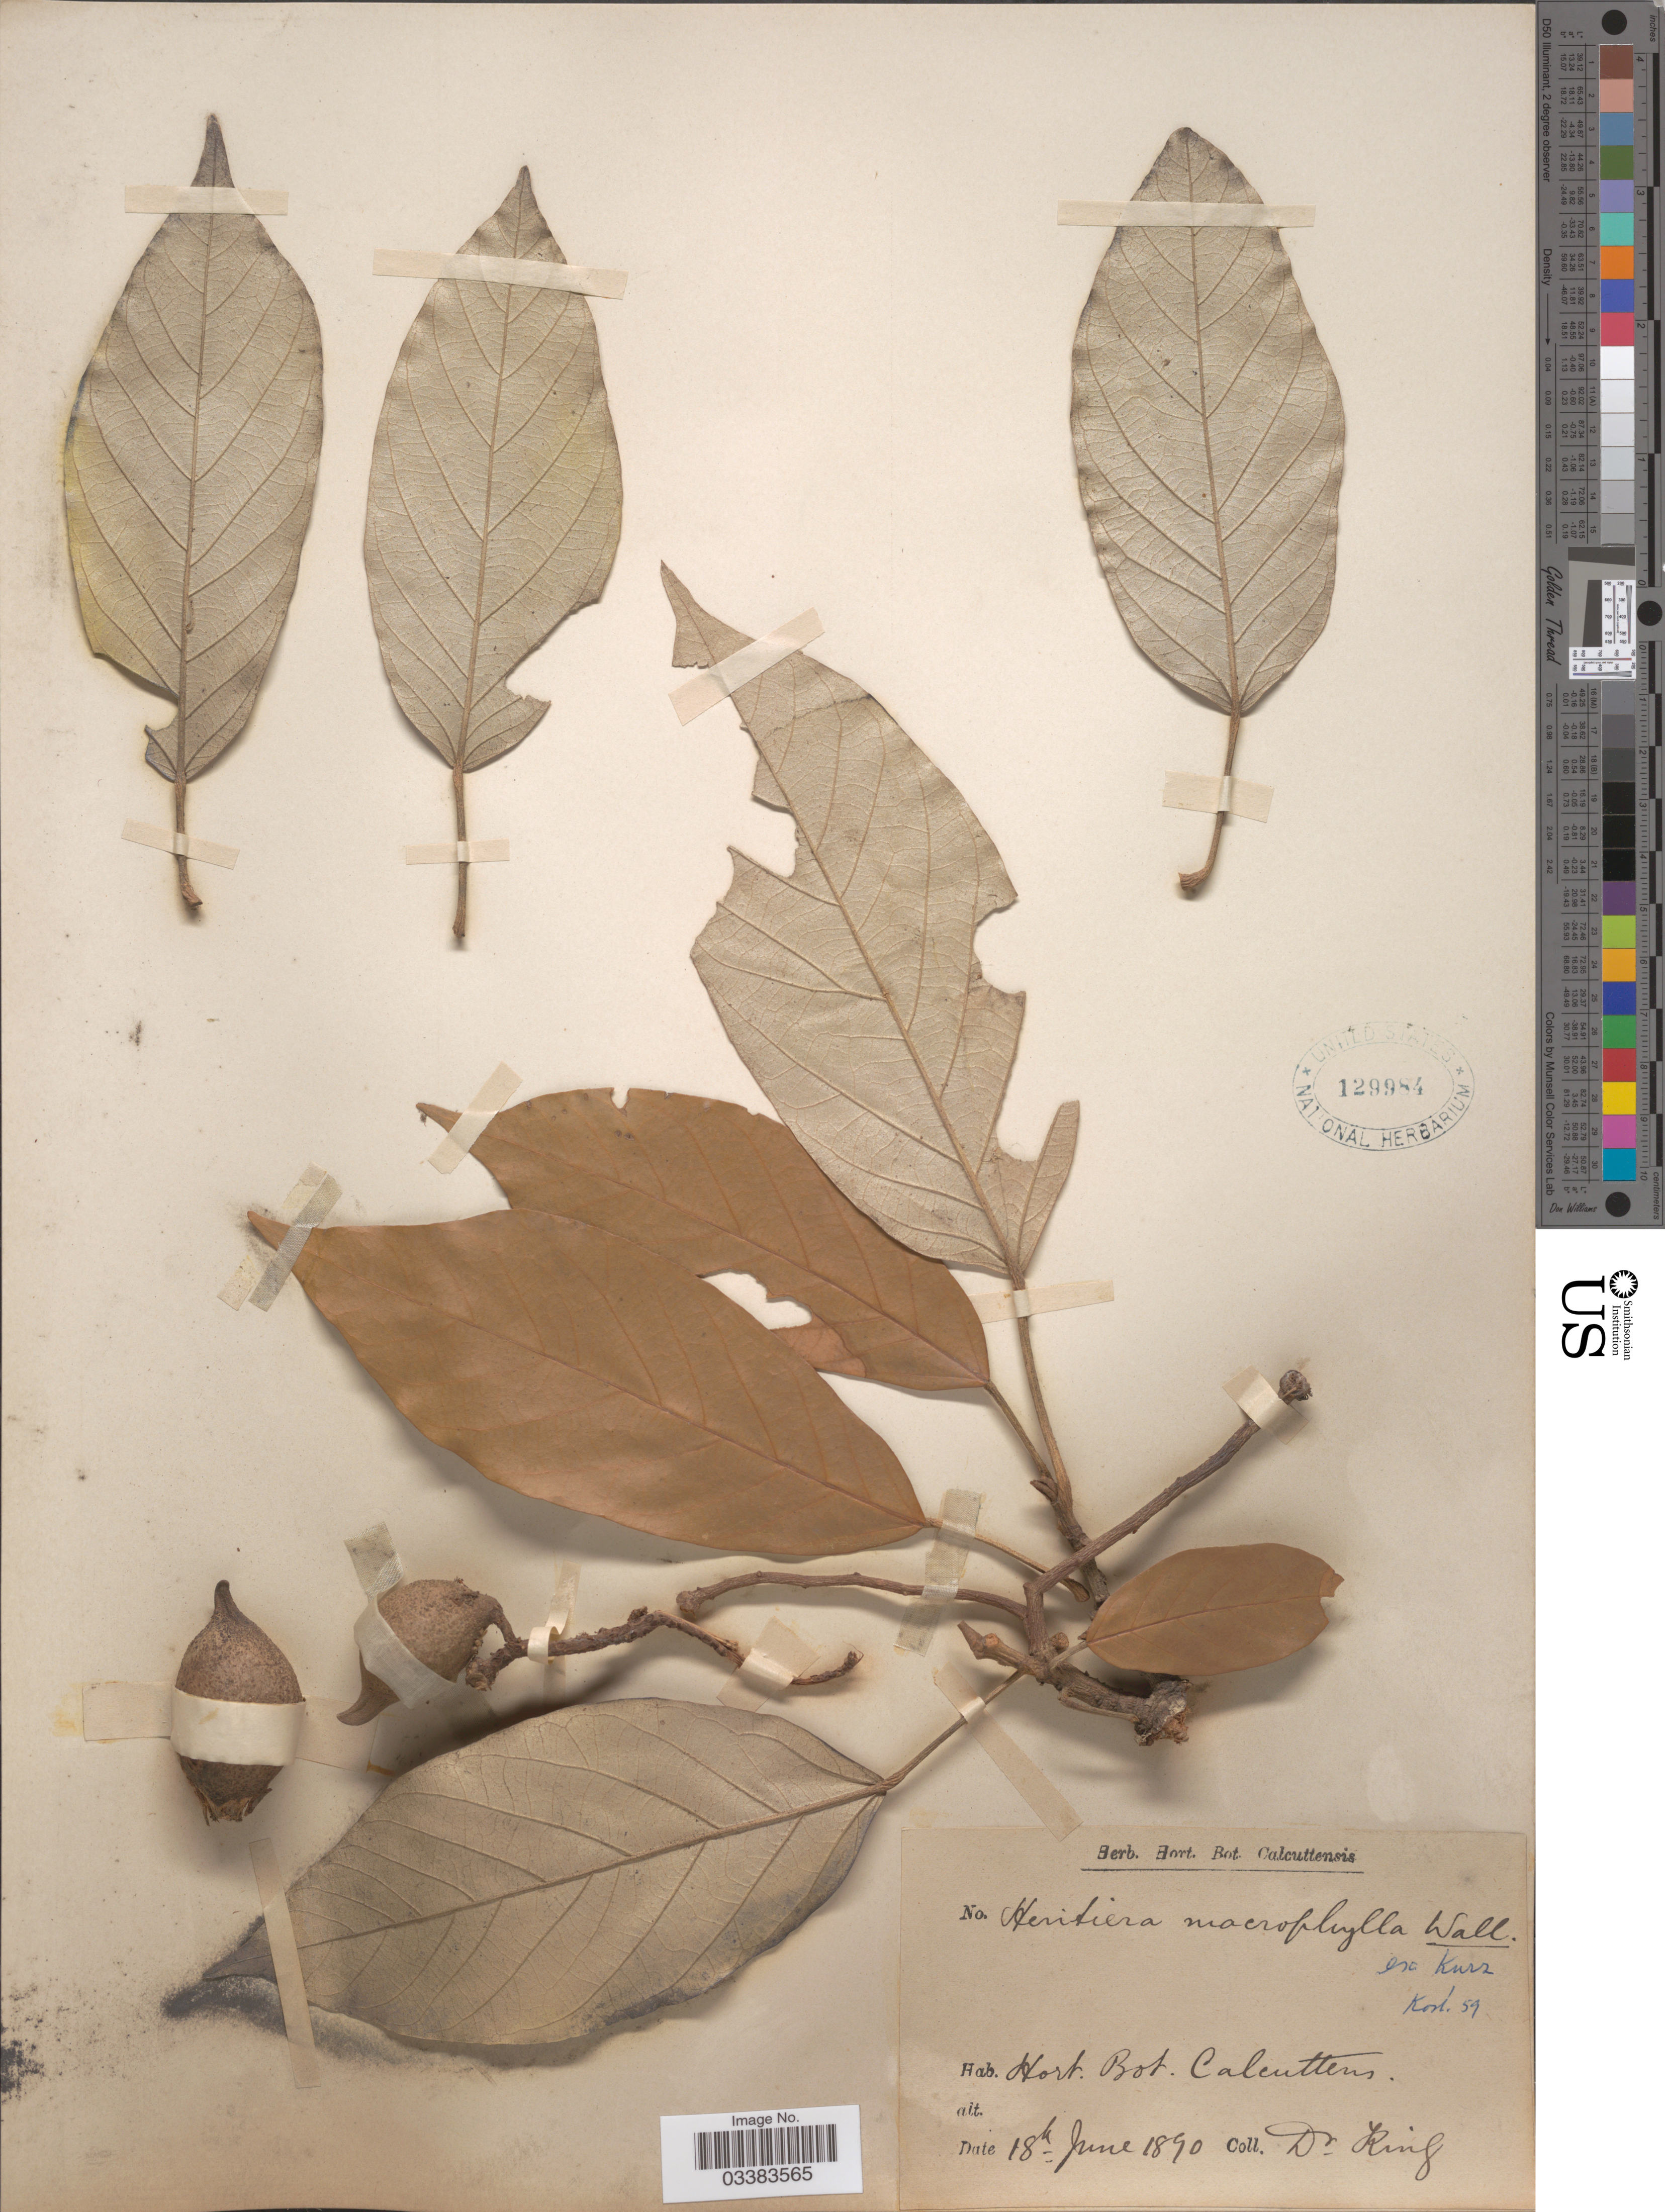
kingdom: Plantae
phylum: Tracheophyta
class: Magnoliopsida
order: Malvales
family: Malvaceae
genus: Heritiera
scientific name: Heritiera macrophylla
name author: Wall. ex Kurz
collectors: G. King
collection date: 1890-06-18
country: India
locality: Hort. Bot. Calcuttens.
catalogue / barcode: US 129984